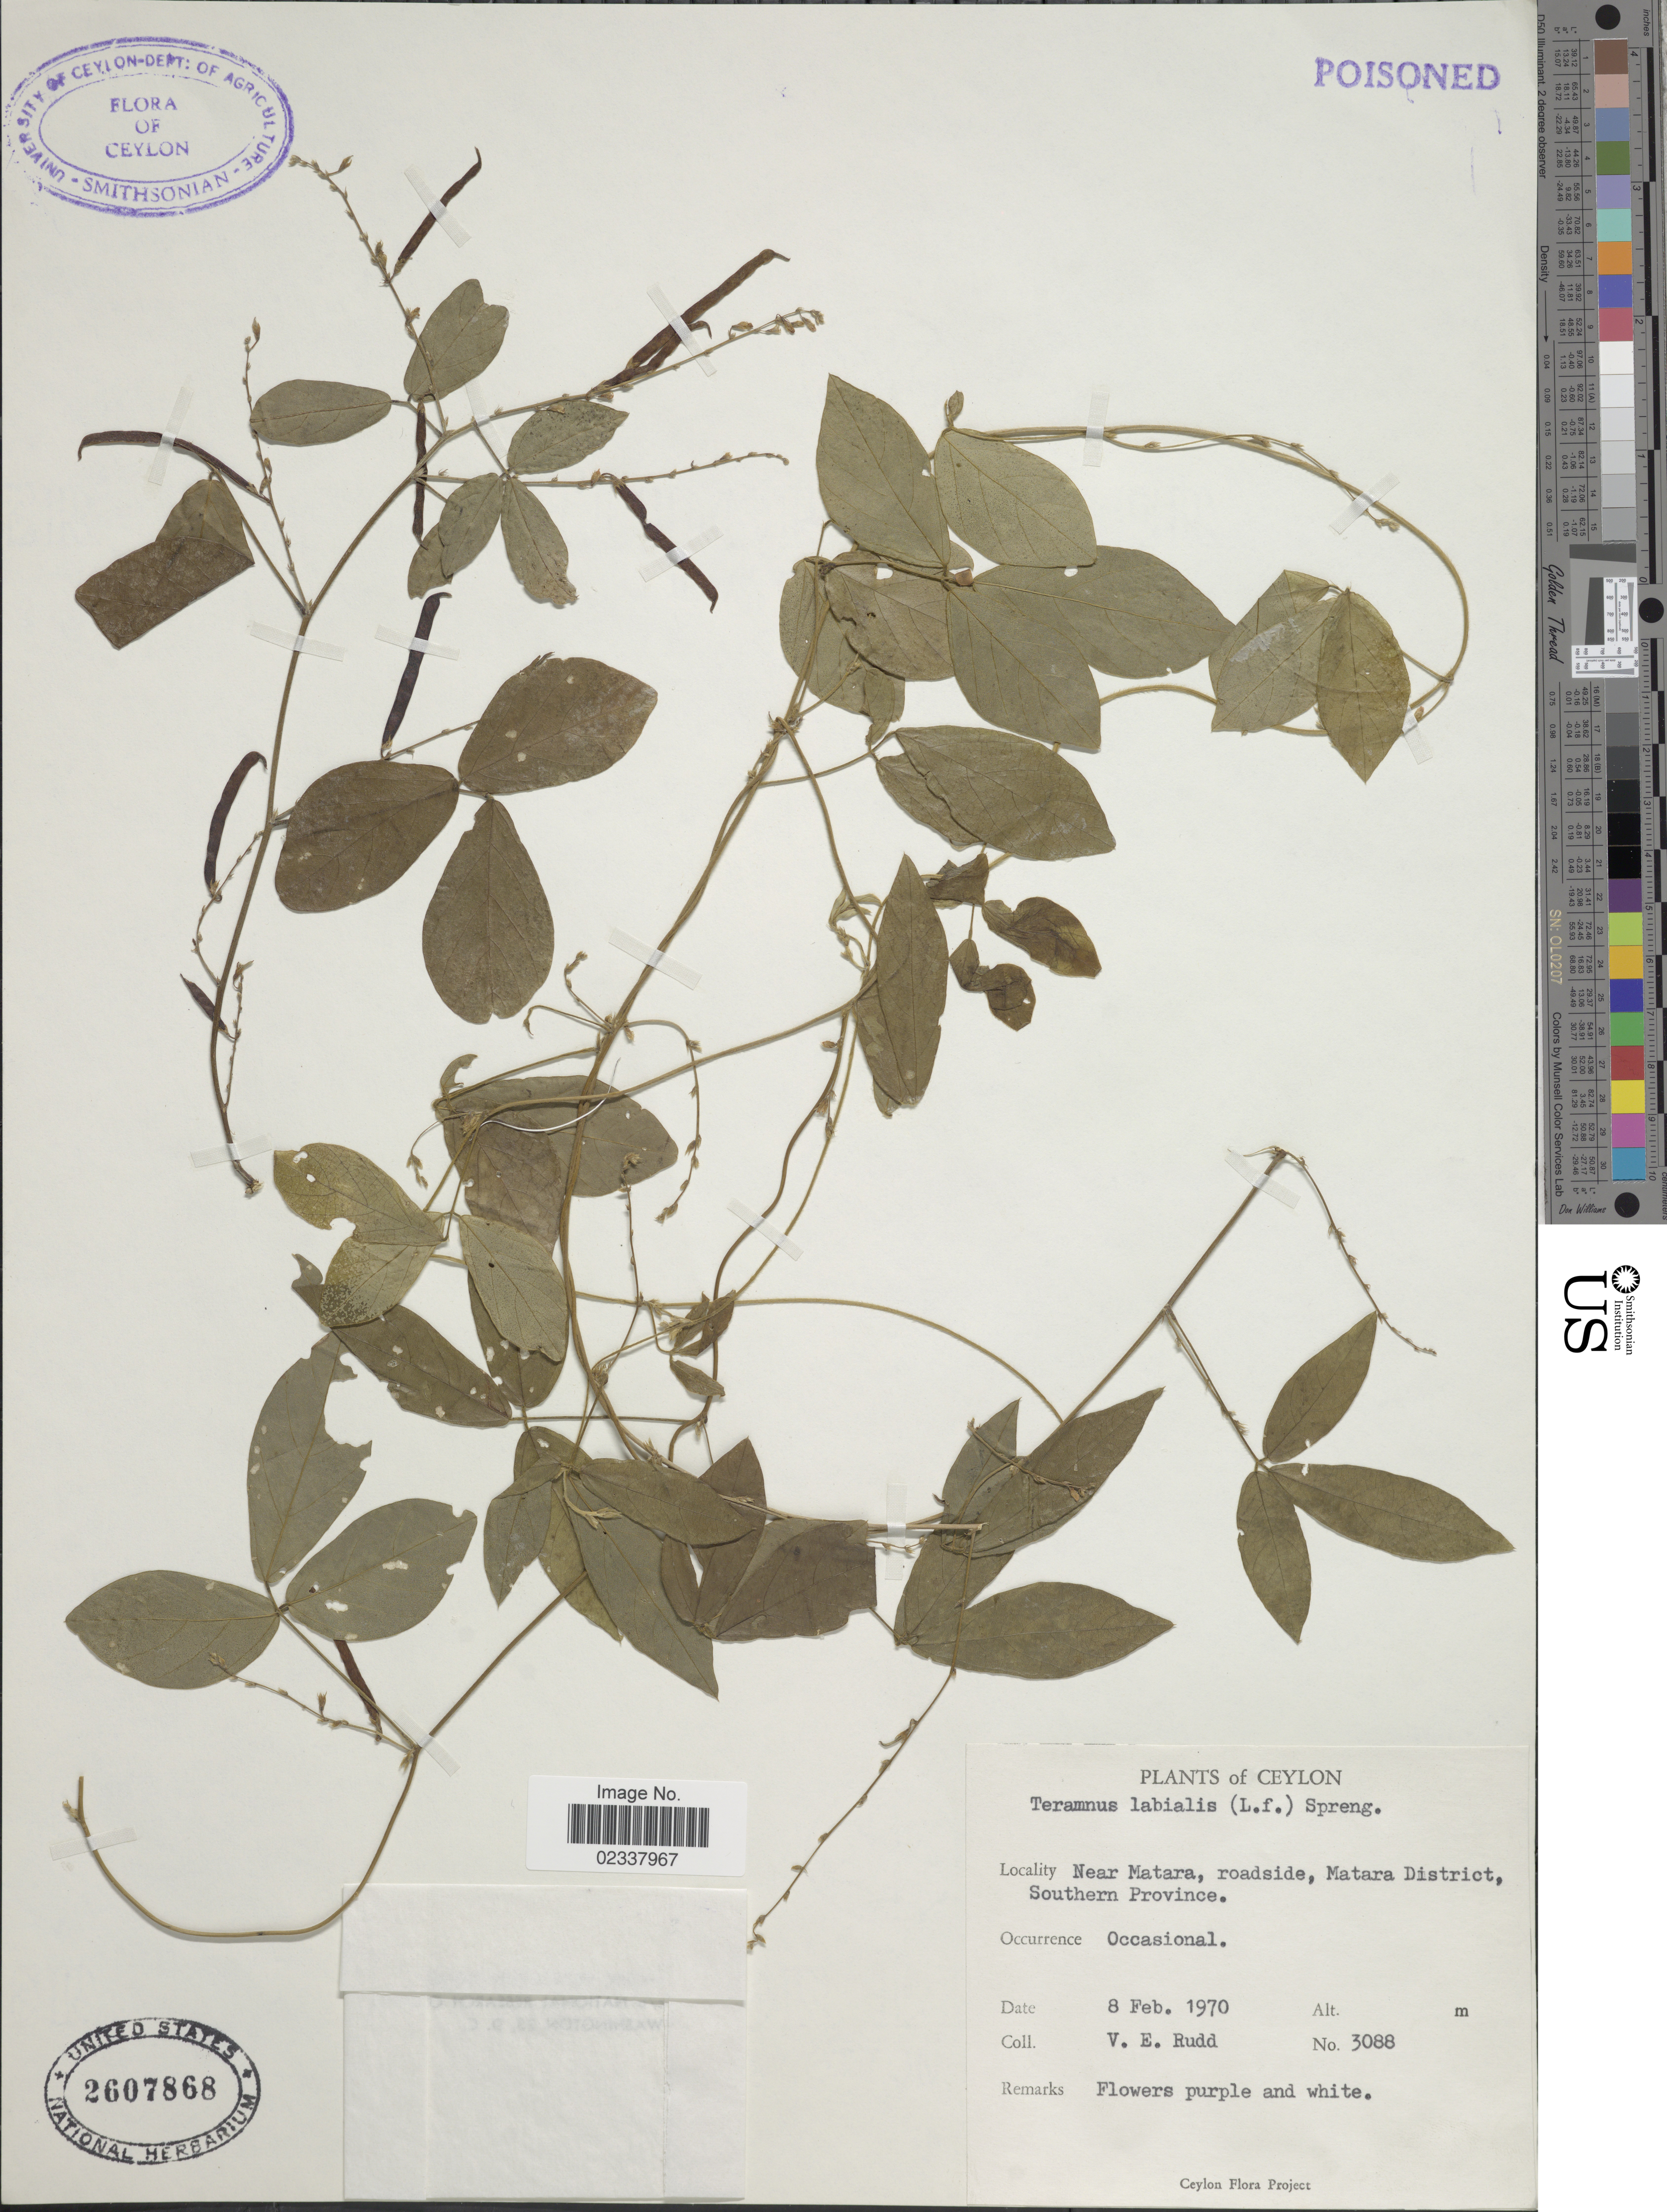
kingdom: Plantae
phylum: Tracheophyta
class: Magnoliopsida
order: Fabales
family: Fabaceae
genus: Teramnus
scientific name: Teramnus labialis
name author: (L. f.) Spreng.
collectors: V. E. Rudd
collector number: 3088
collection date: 1970-02-08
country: Sri Lanka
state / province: Southern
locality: Ceylon, Near Matara, roadside, Matara District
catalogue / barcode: US 2607868